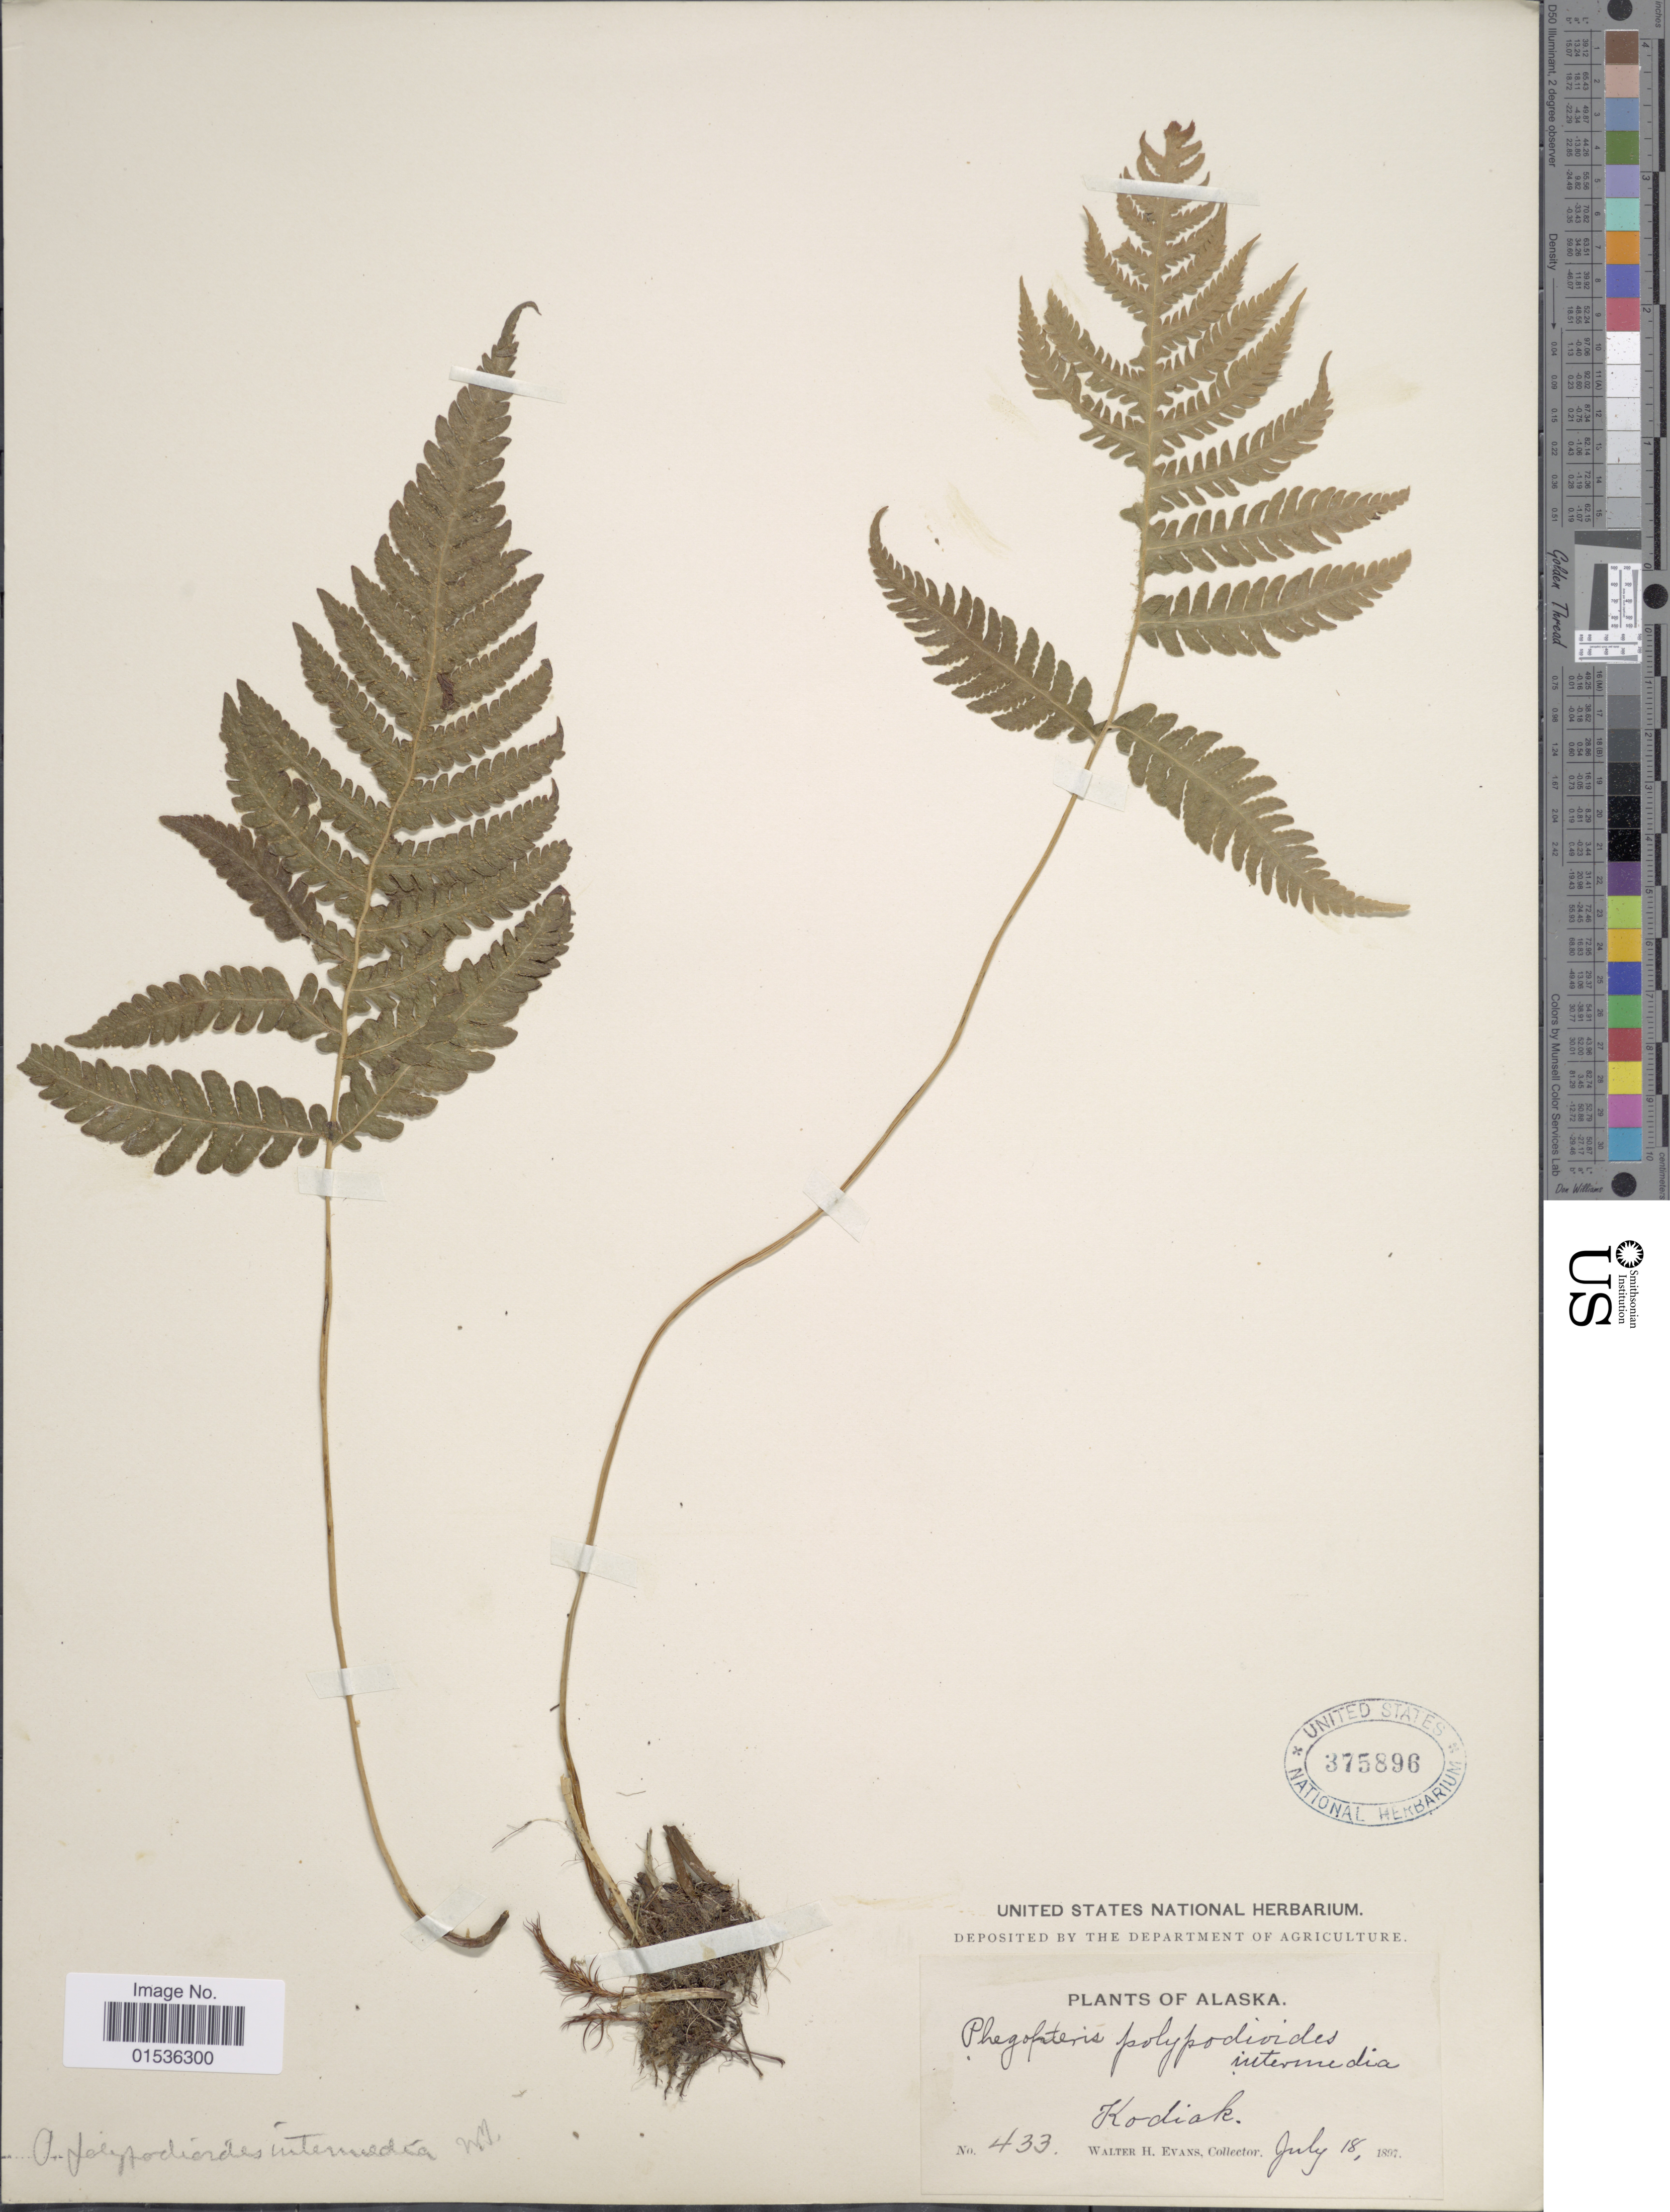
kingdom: Plantae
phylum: Tracheophyta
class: Polypodiopsida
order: Polypodiales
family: Thelypteridaceae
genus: Phegopteris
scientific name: Phegopteris connectilis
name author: (Michx.) Watt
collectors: W. H. Evans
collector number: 433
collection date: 1897-07-18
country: United States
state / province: Alaska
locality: Alaska, Kodiak.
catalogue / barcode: US 375896